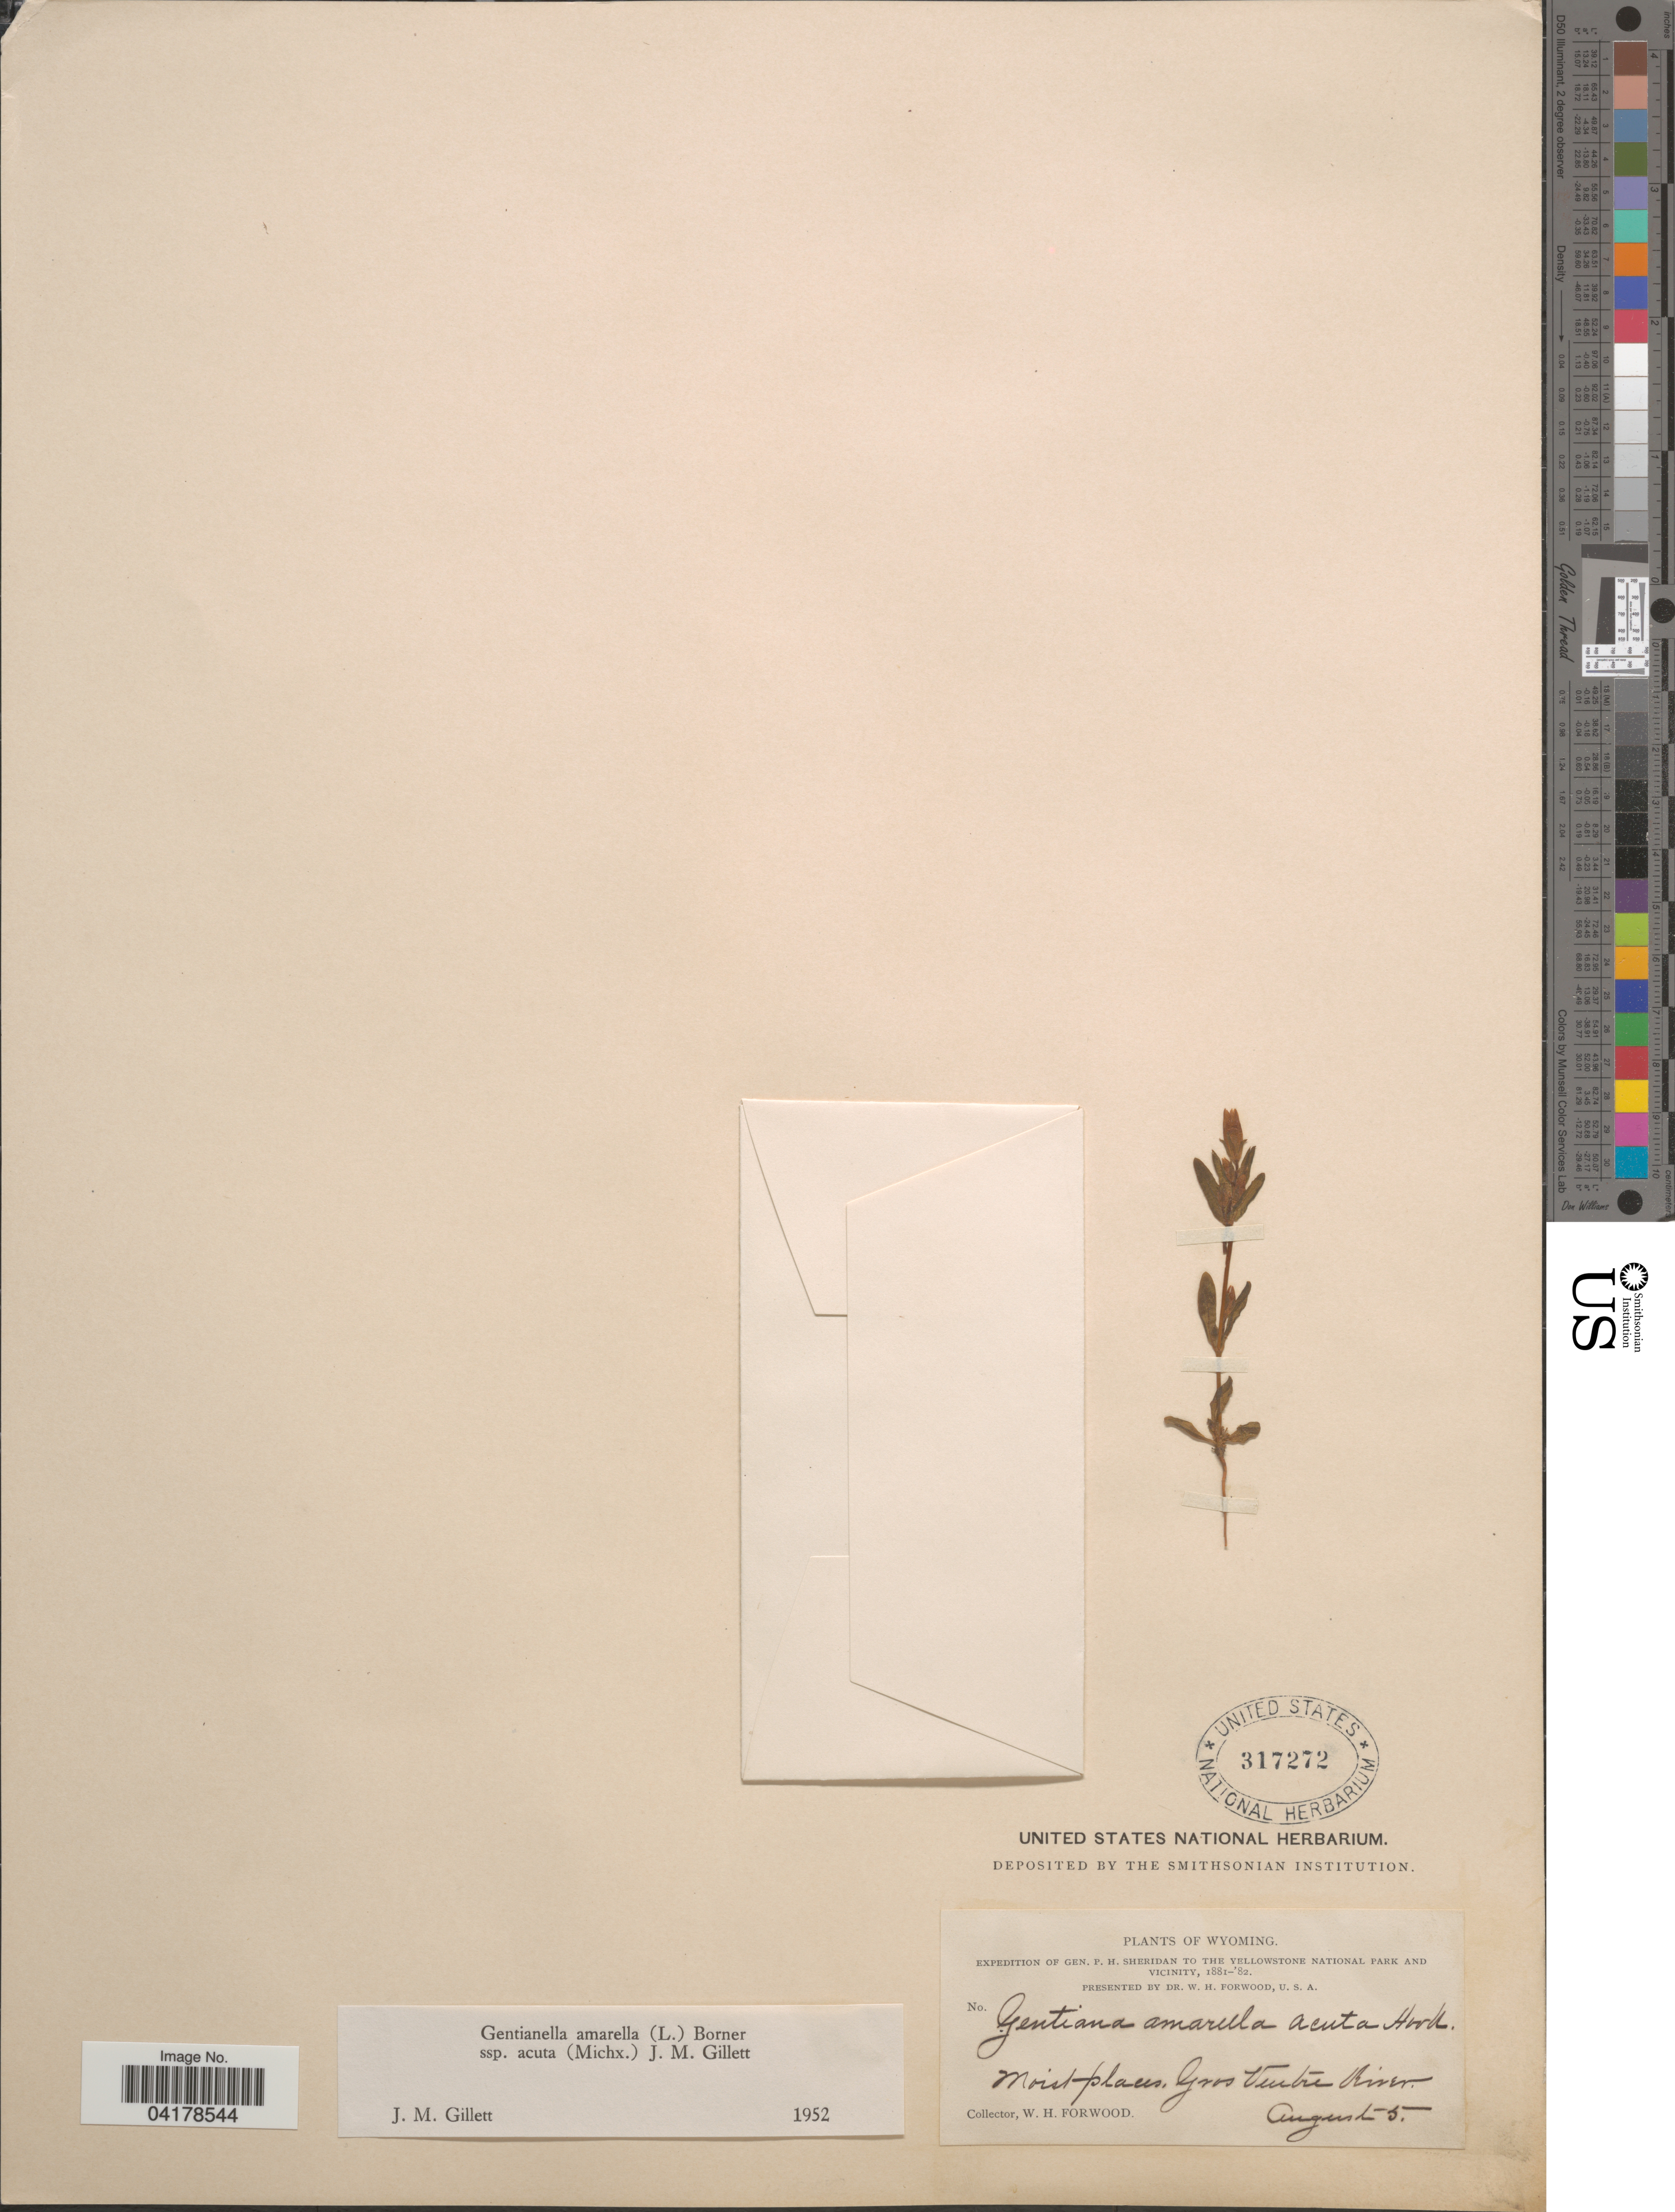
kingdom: Plantae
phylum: Tracheophyta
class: Magnoliopsida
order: Gentianales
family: Gentianaceae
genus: Gentianella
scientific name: Gentianella amarella subsp. acuta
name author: (Michx.) J.M. Gillett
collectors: W. Forwood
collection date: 1881-08-05/1882-08-05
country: United States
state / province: Wyoming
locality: Expedition of Gen. P. H. Sheridan to the Yellowstone National Park and vicinity, 1881-'82. Gros Ventre River.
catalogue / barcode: US 317272